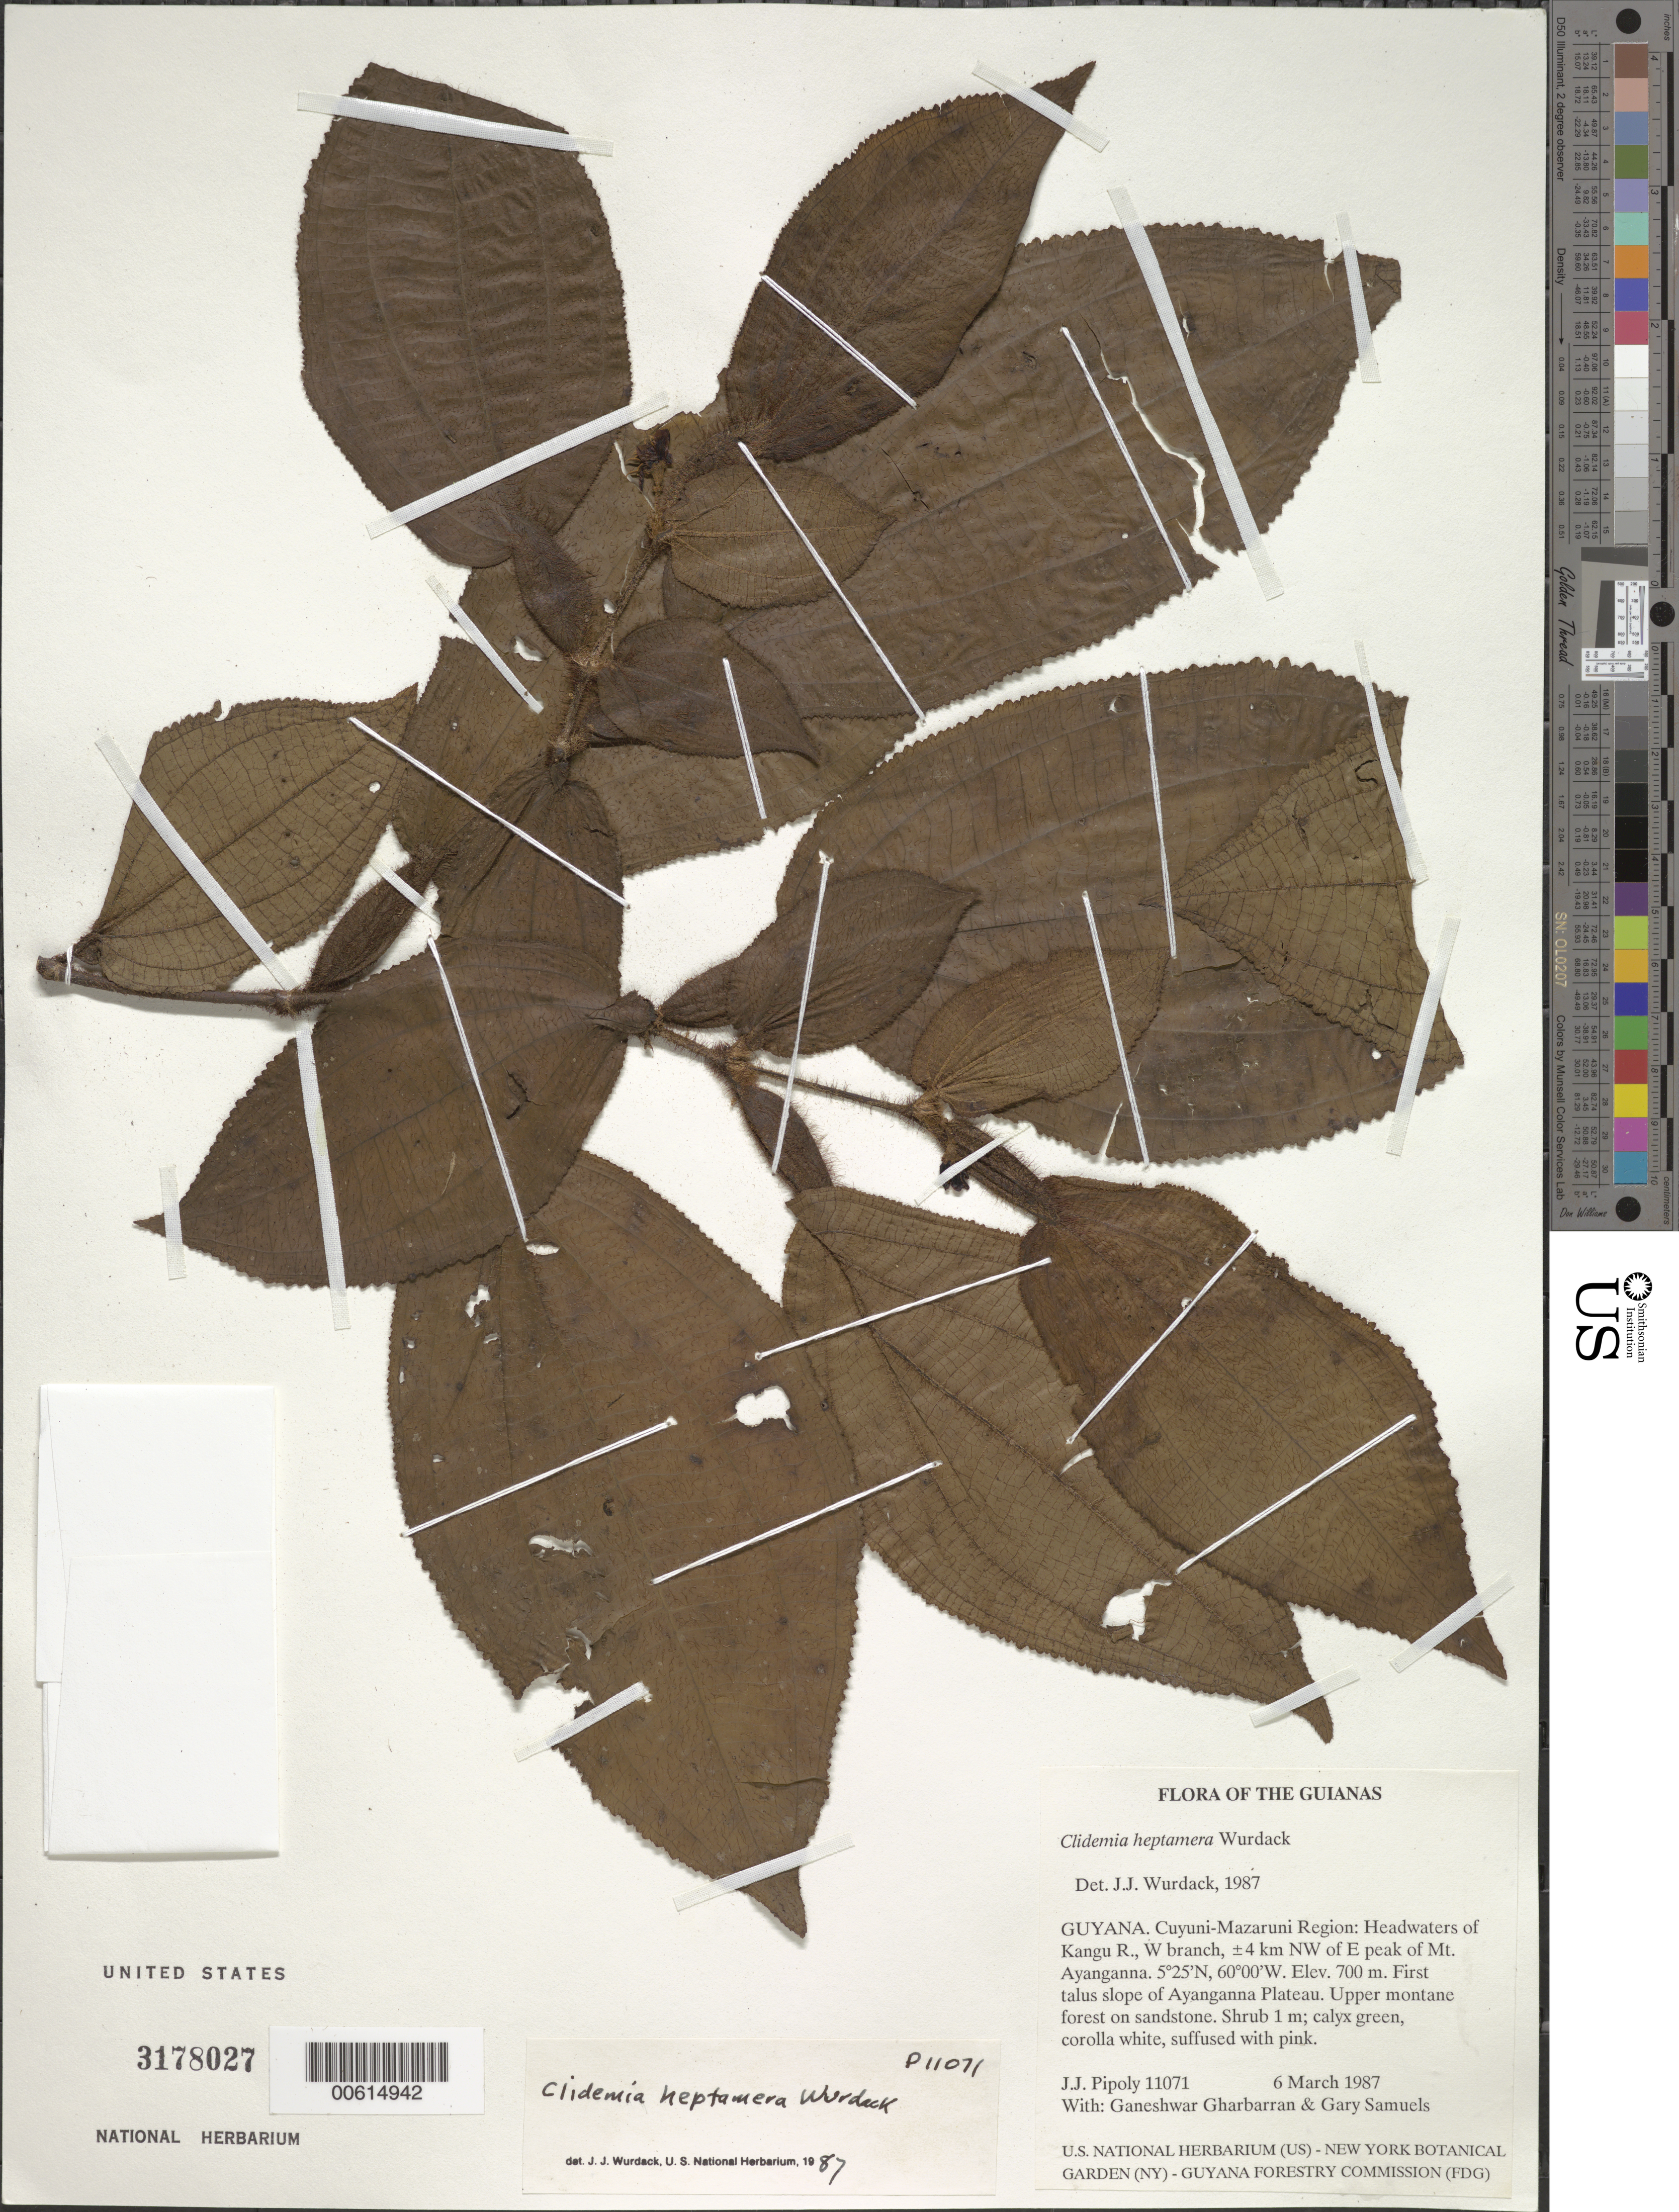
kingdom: Plantae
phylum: Tracheophyta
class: Magnoliopsida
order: Myrtales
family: Melastomataceae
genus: Clidemia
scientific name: Clidemia heptamera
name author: Wurdack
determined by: Wurdack, John J., (US), US (UNITED STATES)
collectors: J. J. Pipoly, G. Gharbarran & G. Samuels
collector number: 11071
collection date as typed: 6 March 1987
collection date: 1987-03-06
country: Guyana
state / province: Cuyuni-Mazaruni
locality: Headwaters of Kangu R., W branch; ±4 km NW of E peak of Mt. Ayanganna. First talus slope of plateau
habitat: Upper montane forest on sandstone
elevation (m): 700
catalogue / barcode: US 3178027